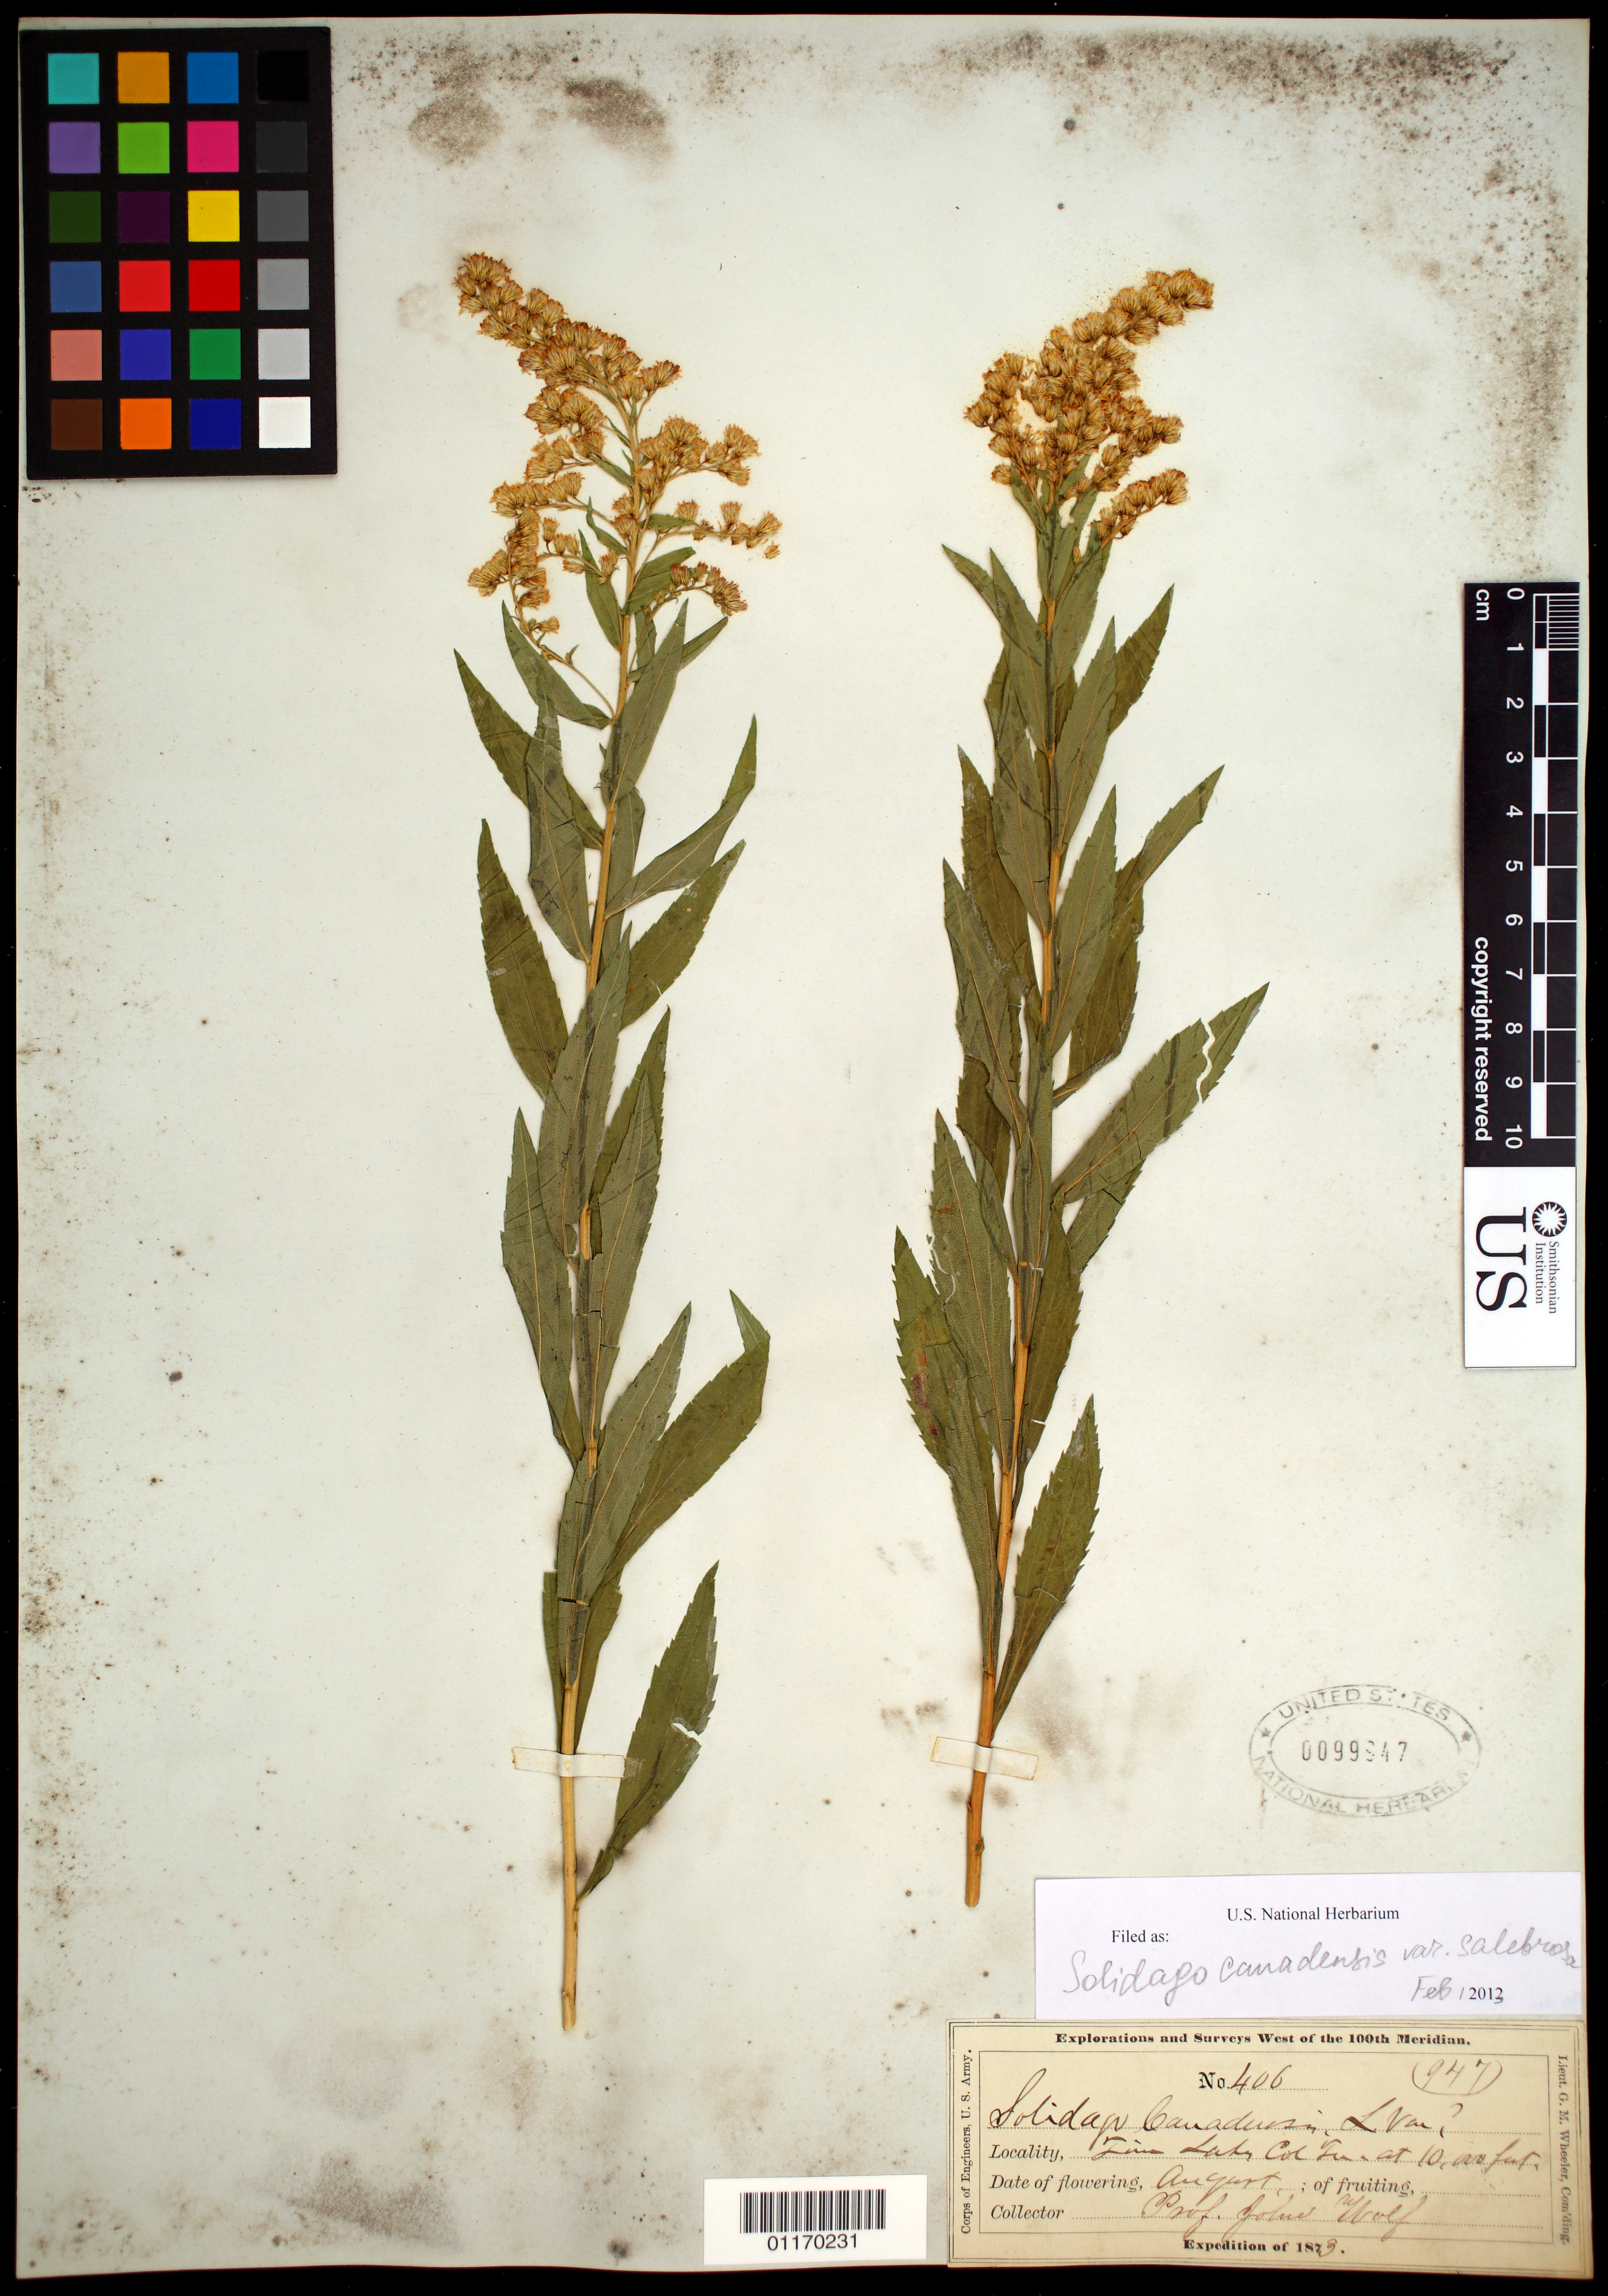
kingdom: Plantae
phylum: Tracheophyta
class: Magnoliopsida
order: Asterales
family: Asteraceae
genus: Solidago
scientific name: Solidago canadensis var. salebrosa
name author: (Piper) M.E. Jones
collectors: J. Wolf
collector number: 406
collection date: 1873-08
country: United States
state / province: Colorado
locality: Twin Lakes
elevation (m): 3048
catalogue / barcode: US 99847